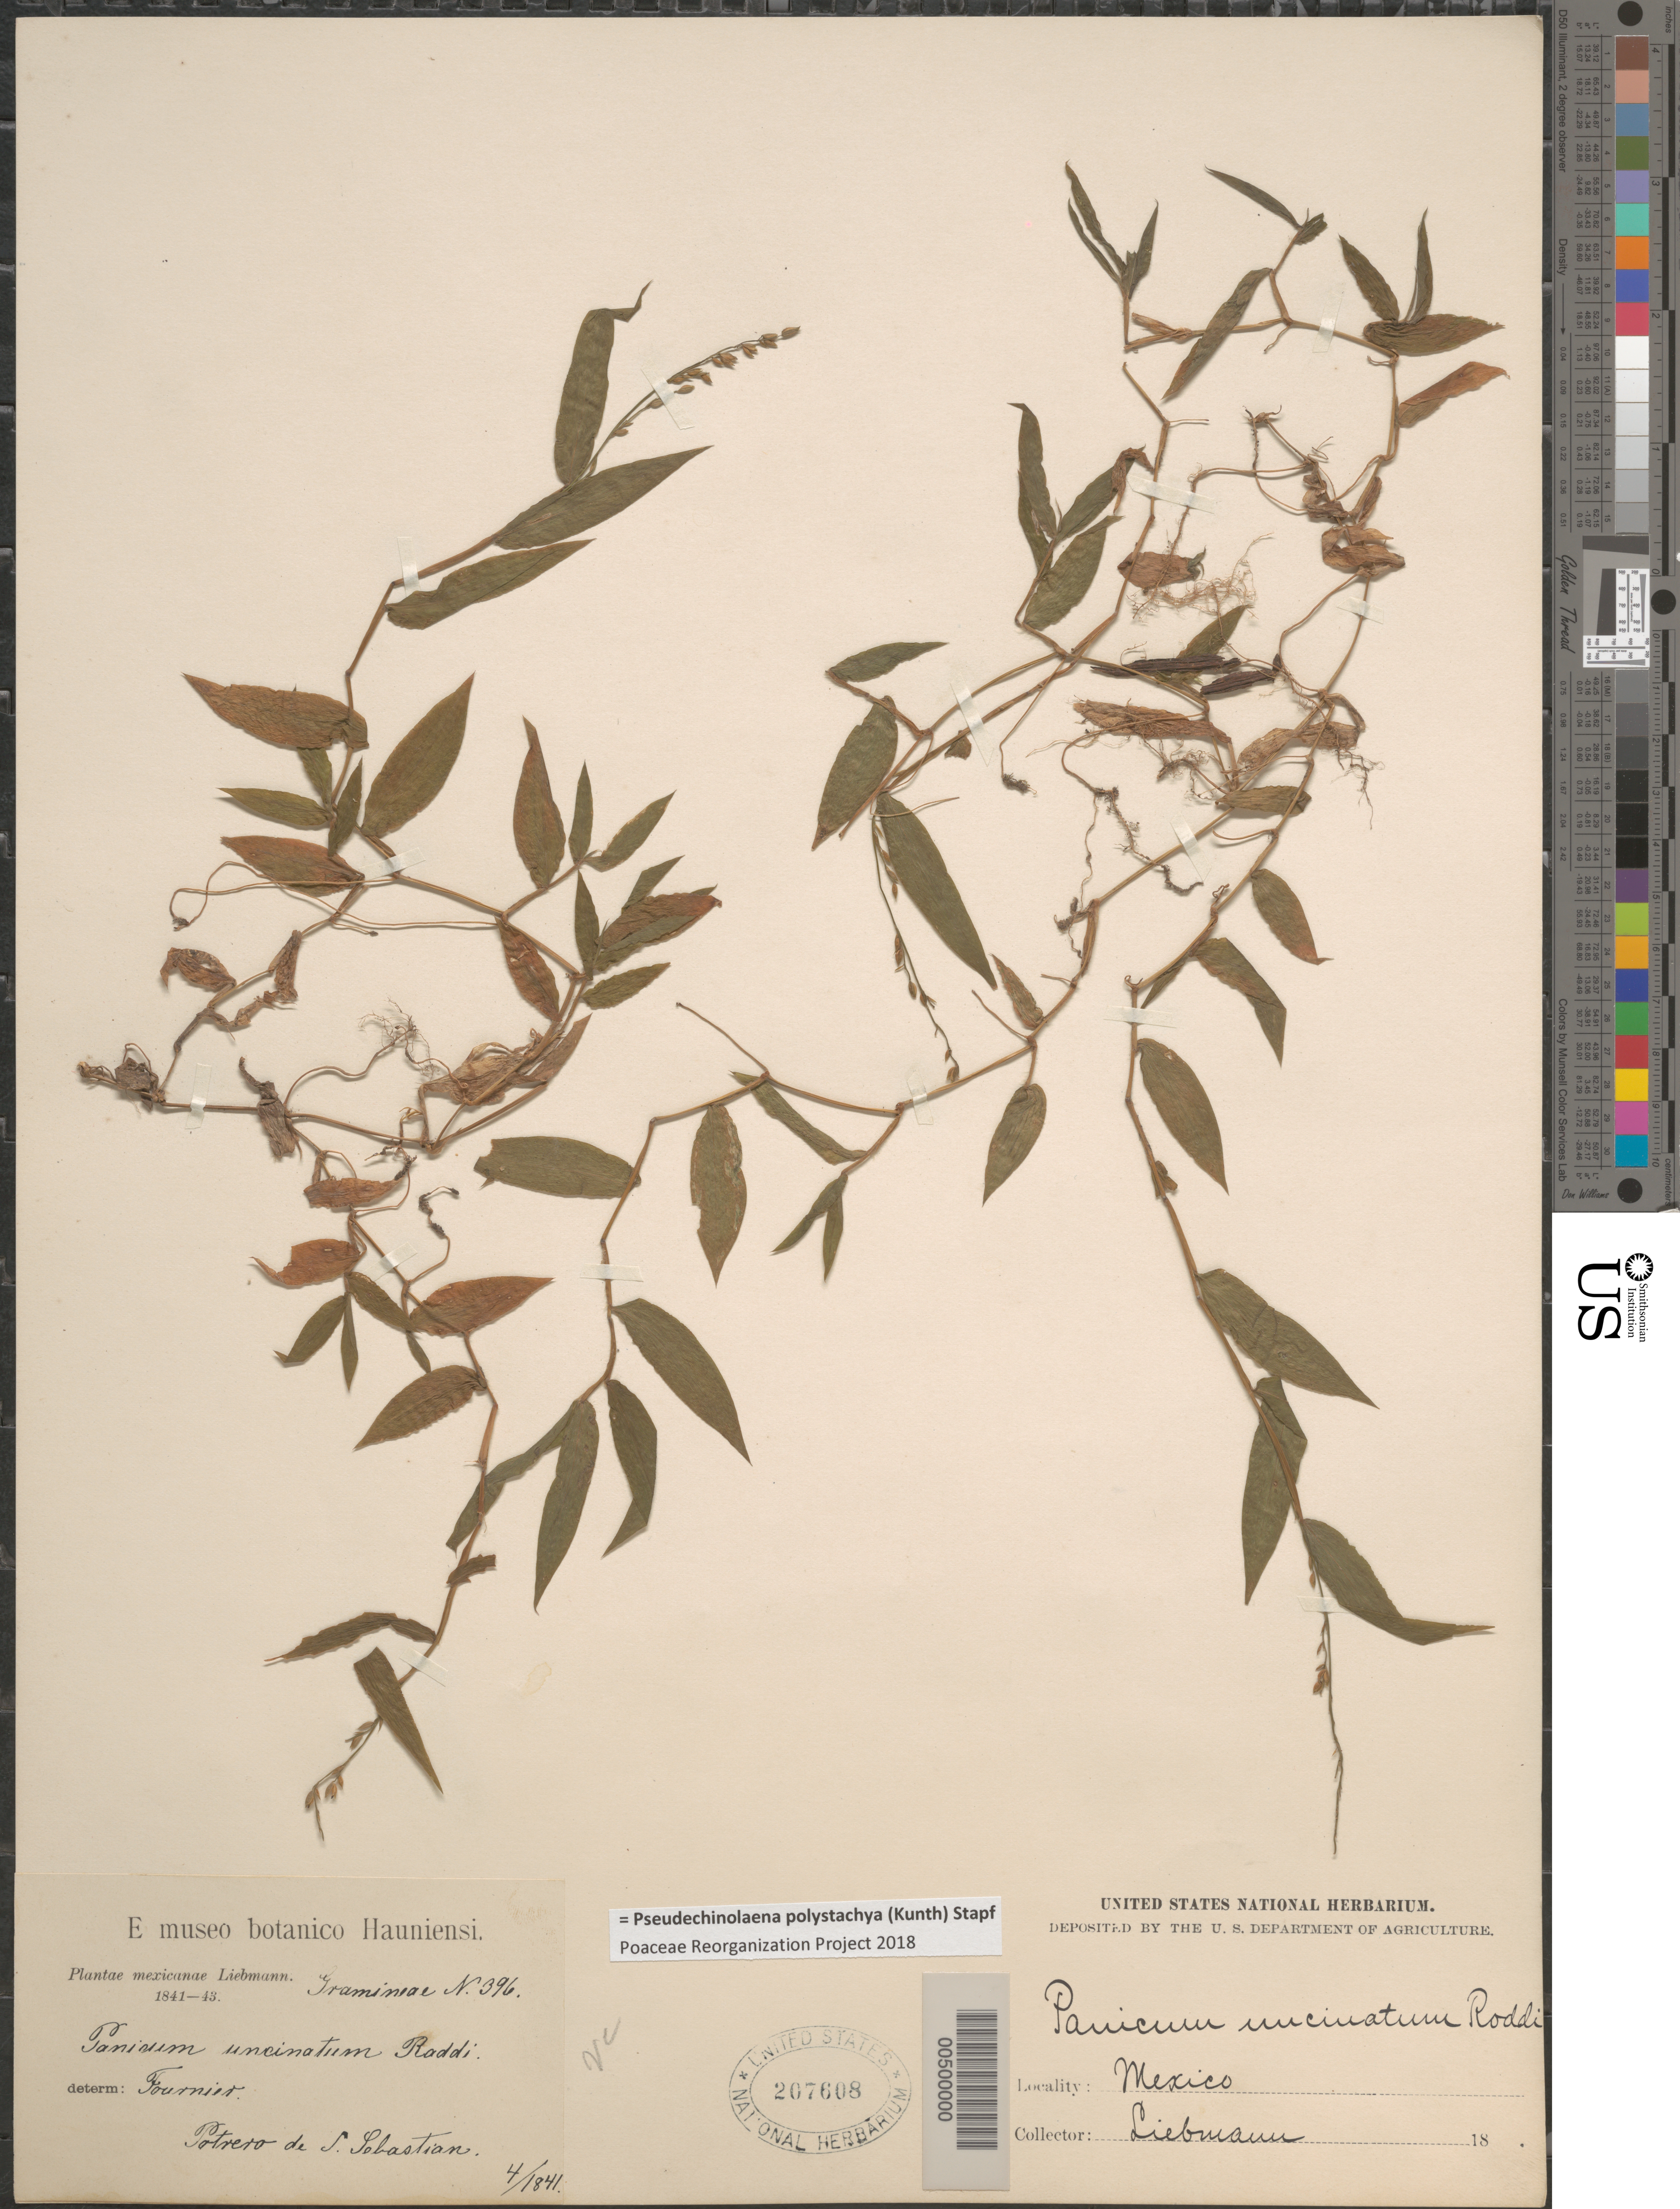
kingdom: Plantae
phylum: Tracheophyta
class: Liliopsida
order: Poales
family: Poaceae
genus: Pseudechinolaena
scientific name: Pseudechinolaena polystachya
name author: (Kunth) Stapf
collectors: F. M. Liebmann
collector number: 396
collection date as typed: Apr 1841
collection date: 1841-04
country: Mexico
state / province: Veracruz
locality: Potrero de San Sebastian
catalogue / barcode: US 207608